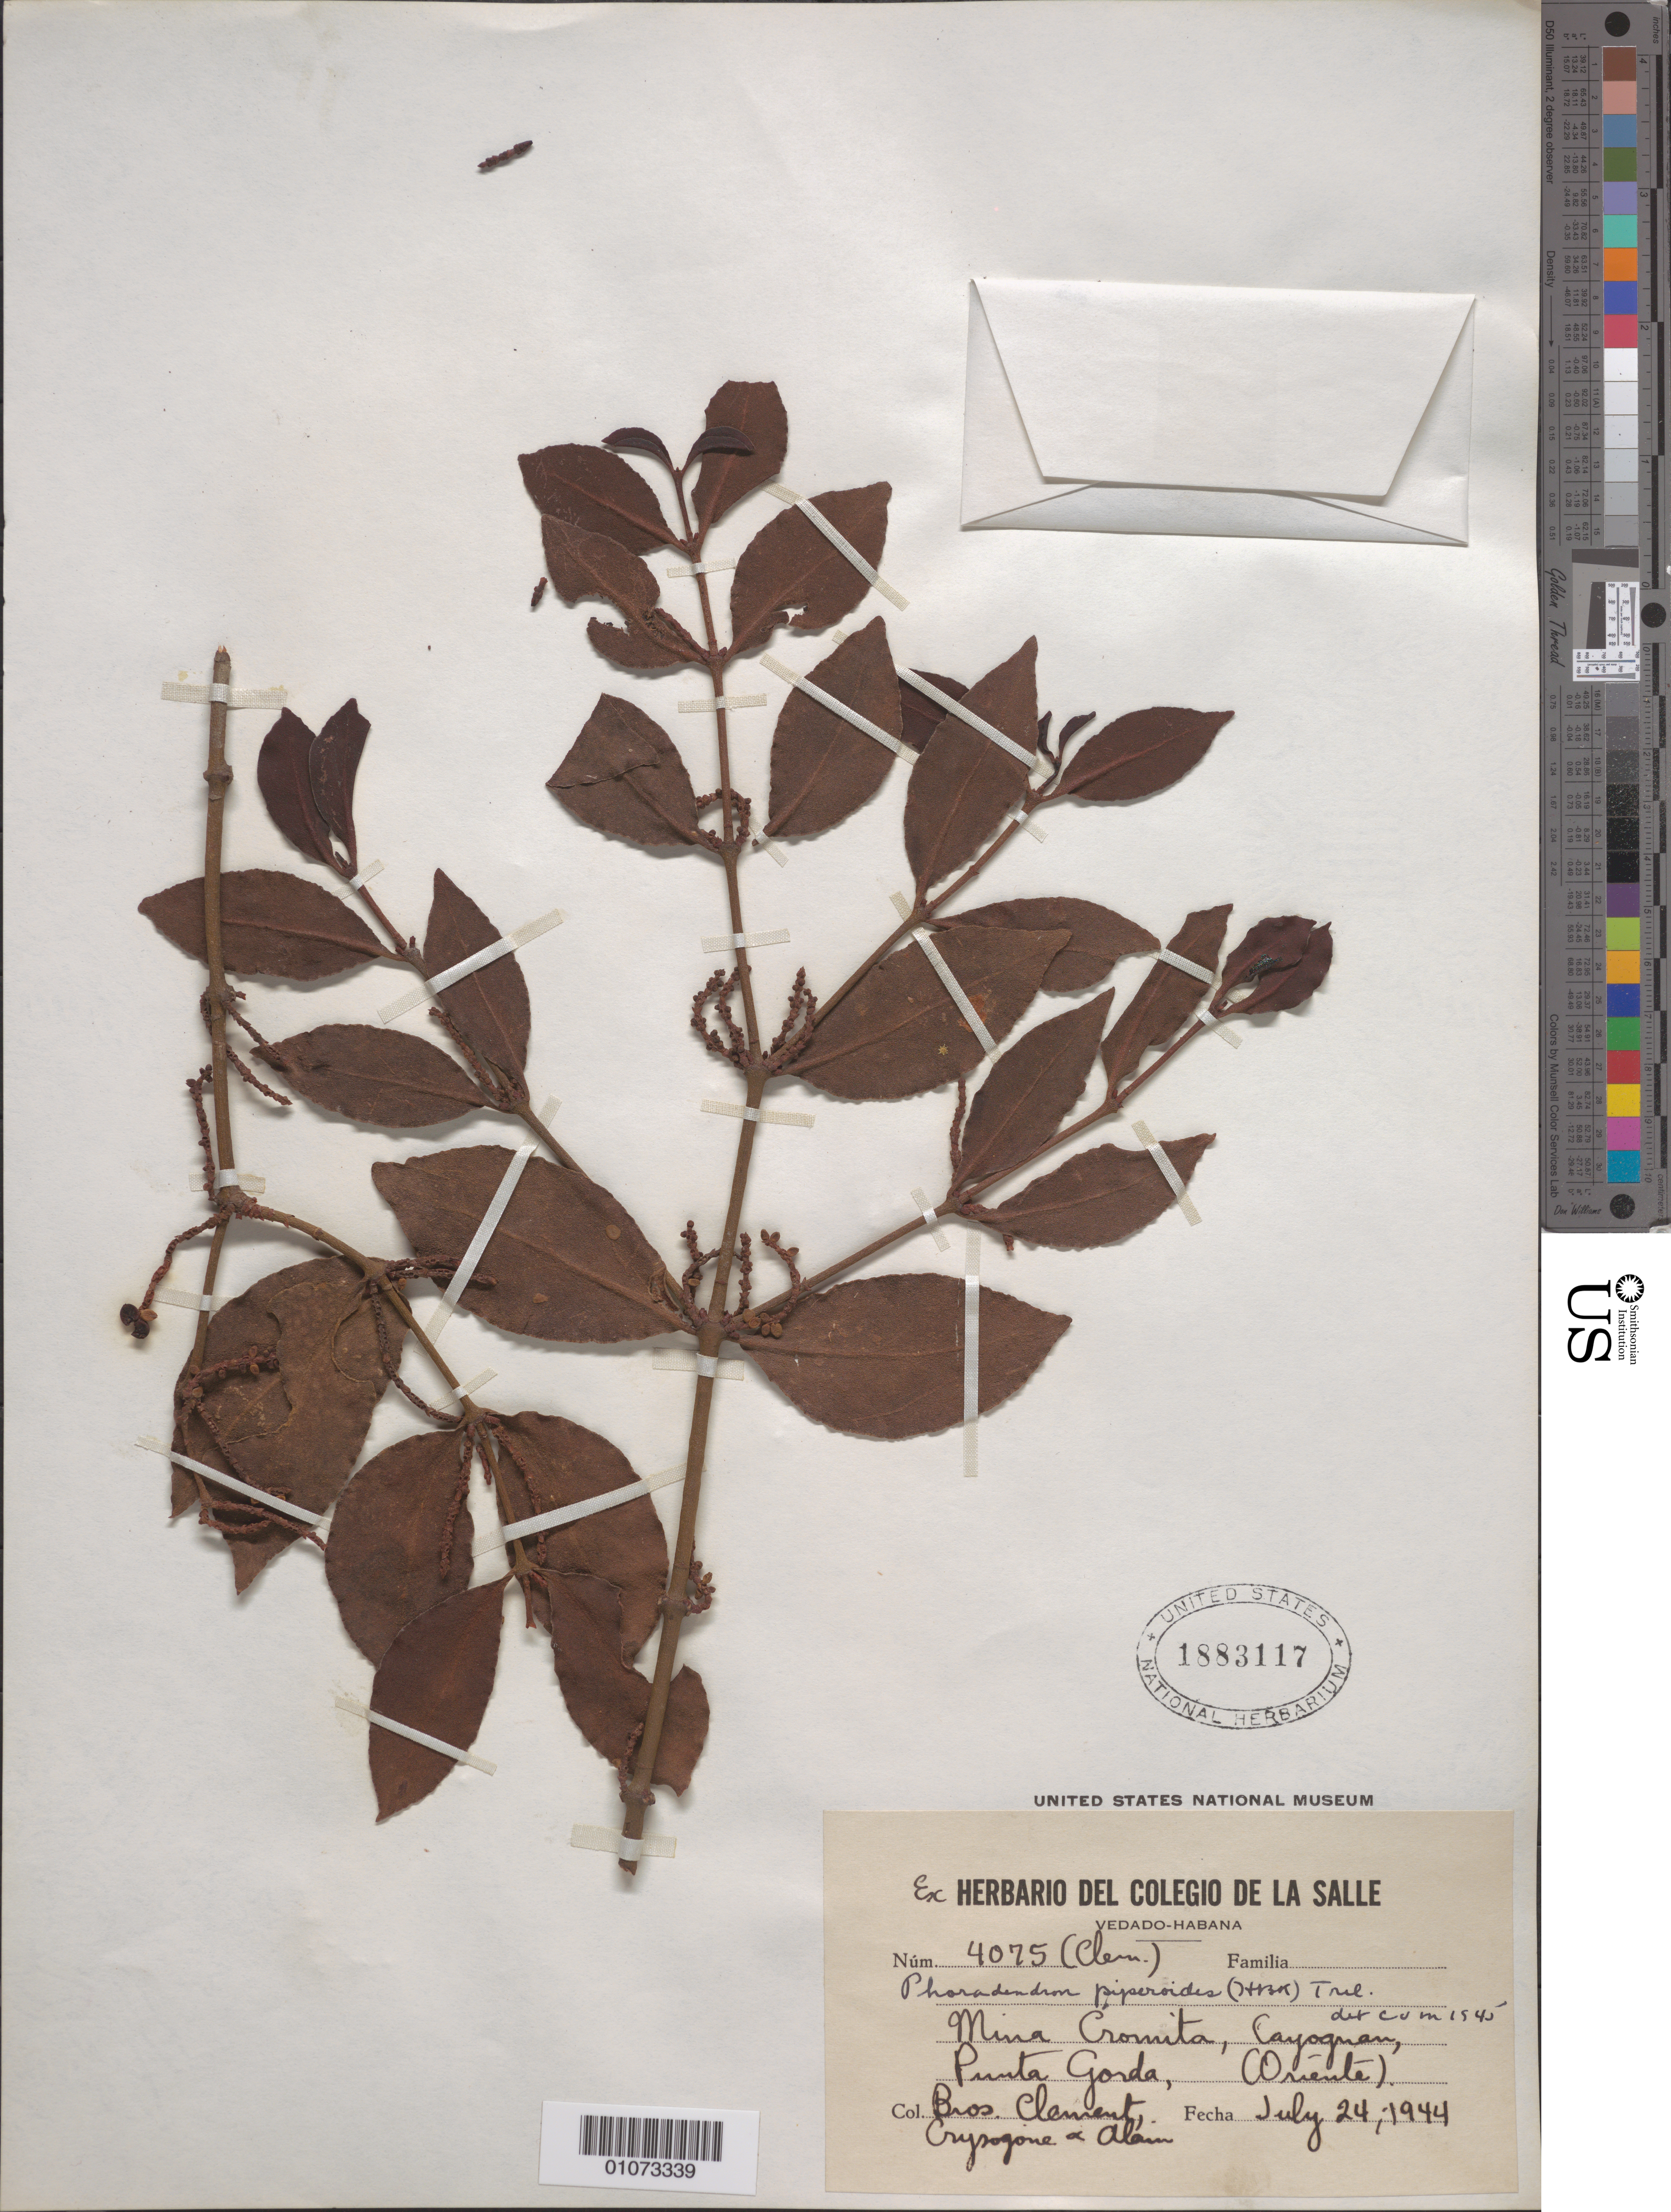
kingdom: Plantae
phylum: Tracheophyta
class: Magnoliopsida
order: Santalales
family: Viscaceae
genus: Phoradendron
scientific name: Phoradendron piperoides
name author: (Kunth) Trel.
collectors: B. Clement, B. Chrysogone & A. H. Liogier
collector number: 4075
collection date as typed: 24 Jul 1944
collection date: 1944-07-24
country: Cuba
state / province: Oriente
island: Cuba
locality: Mina cromita, Cayoguau, Punta Gorda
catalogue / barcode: US 1993117